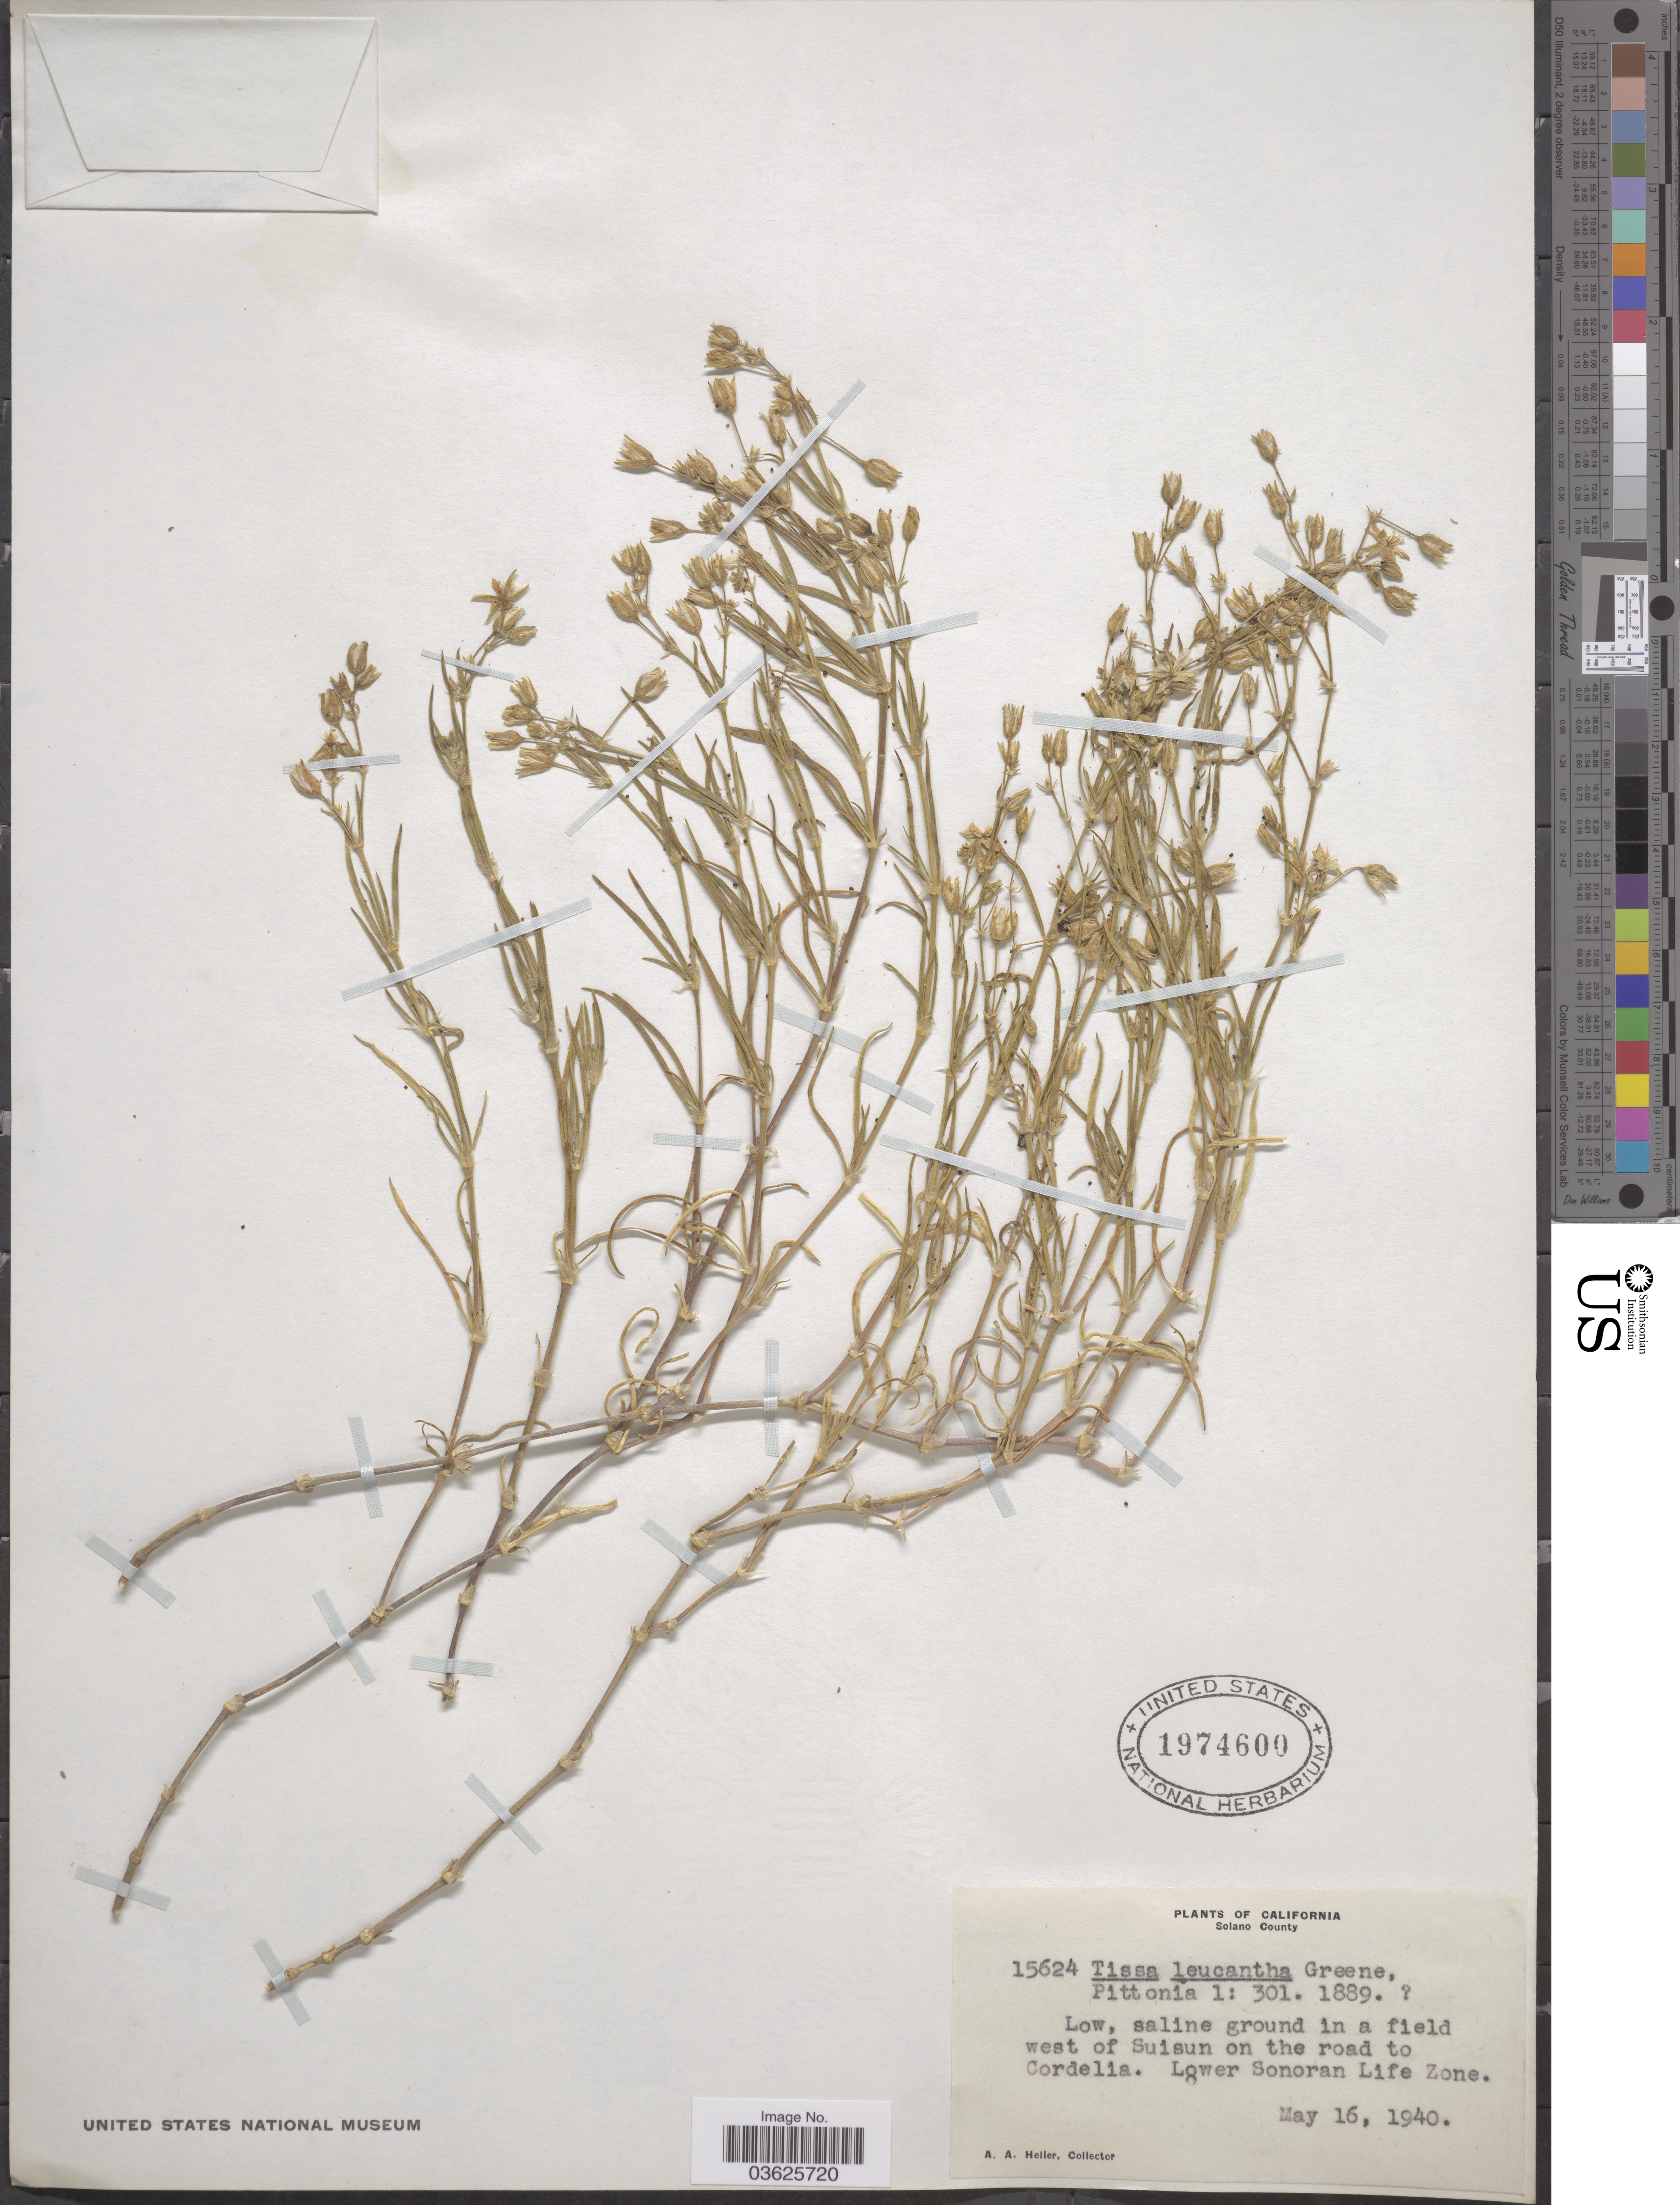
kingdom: Plantae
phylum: Tracheophyta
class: Magnoliopsida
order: Caryophyllales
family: Caryophyllaceae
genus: Spergularia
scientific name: Spergularia sp.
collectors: A. A. Heller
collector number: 15624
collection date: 1940-05-16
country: United States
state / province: California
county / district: Solano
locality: Solano County. Low, saline ground in a field west of Suisun on the road to Cordelia. Lower Sonoran Life Zone.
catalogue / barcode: US 1974600